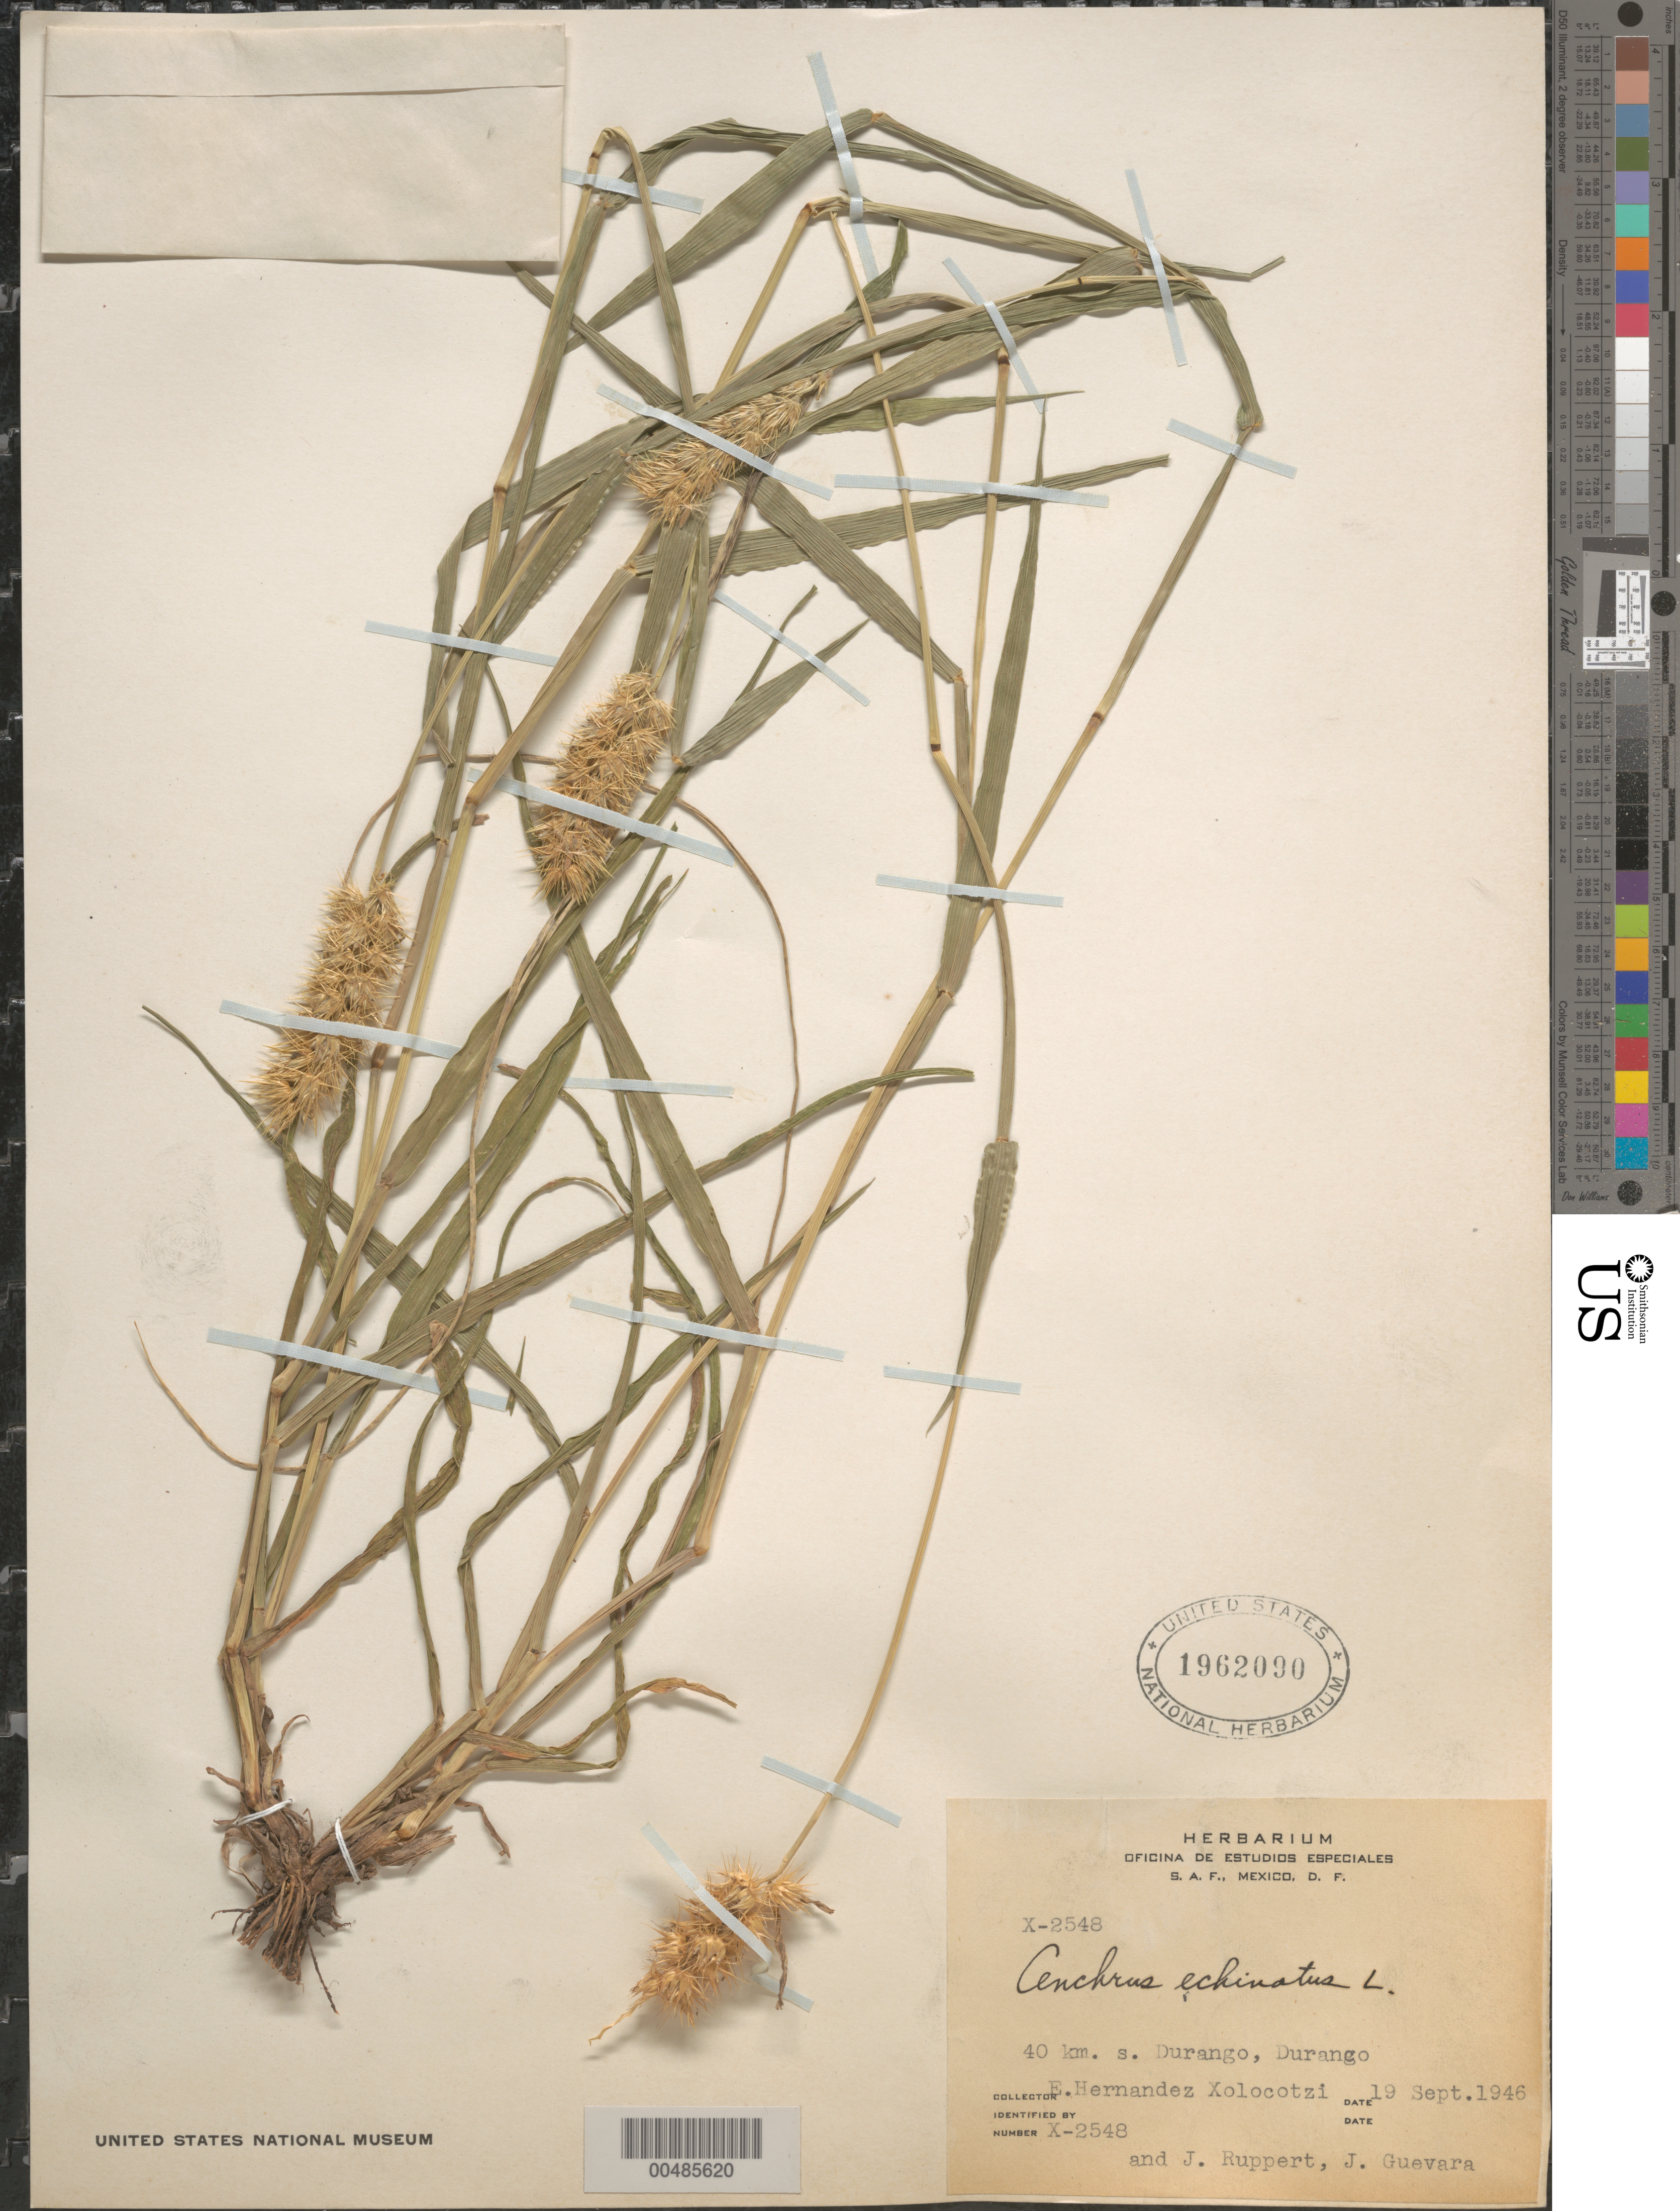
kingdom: Plantae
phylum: Tracheophyta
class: Liliopsida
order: Poales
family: Poaceae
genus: Cenchrus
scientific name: Cenchrus echinatus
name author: L.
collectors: E. I. Hernández-X., J. Ruppert & J. Guevara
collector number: X-2548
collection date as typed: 19 Sep 1946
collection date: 1946-09-19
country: Mexico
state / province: Durango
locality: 40 km S of Durango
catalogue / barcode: US 1962090